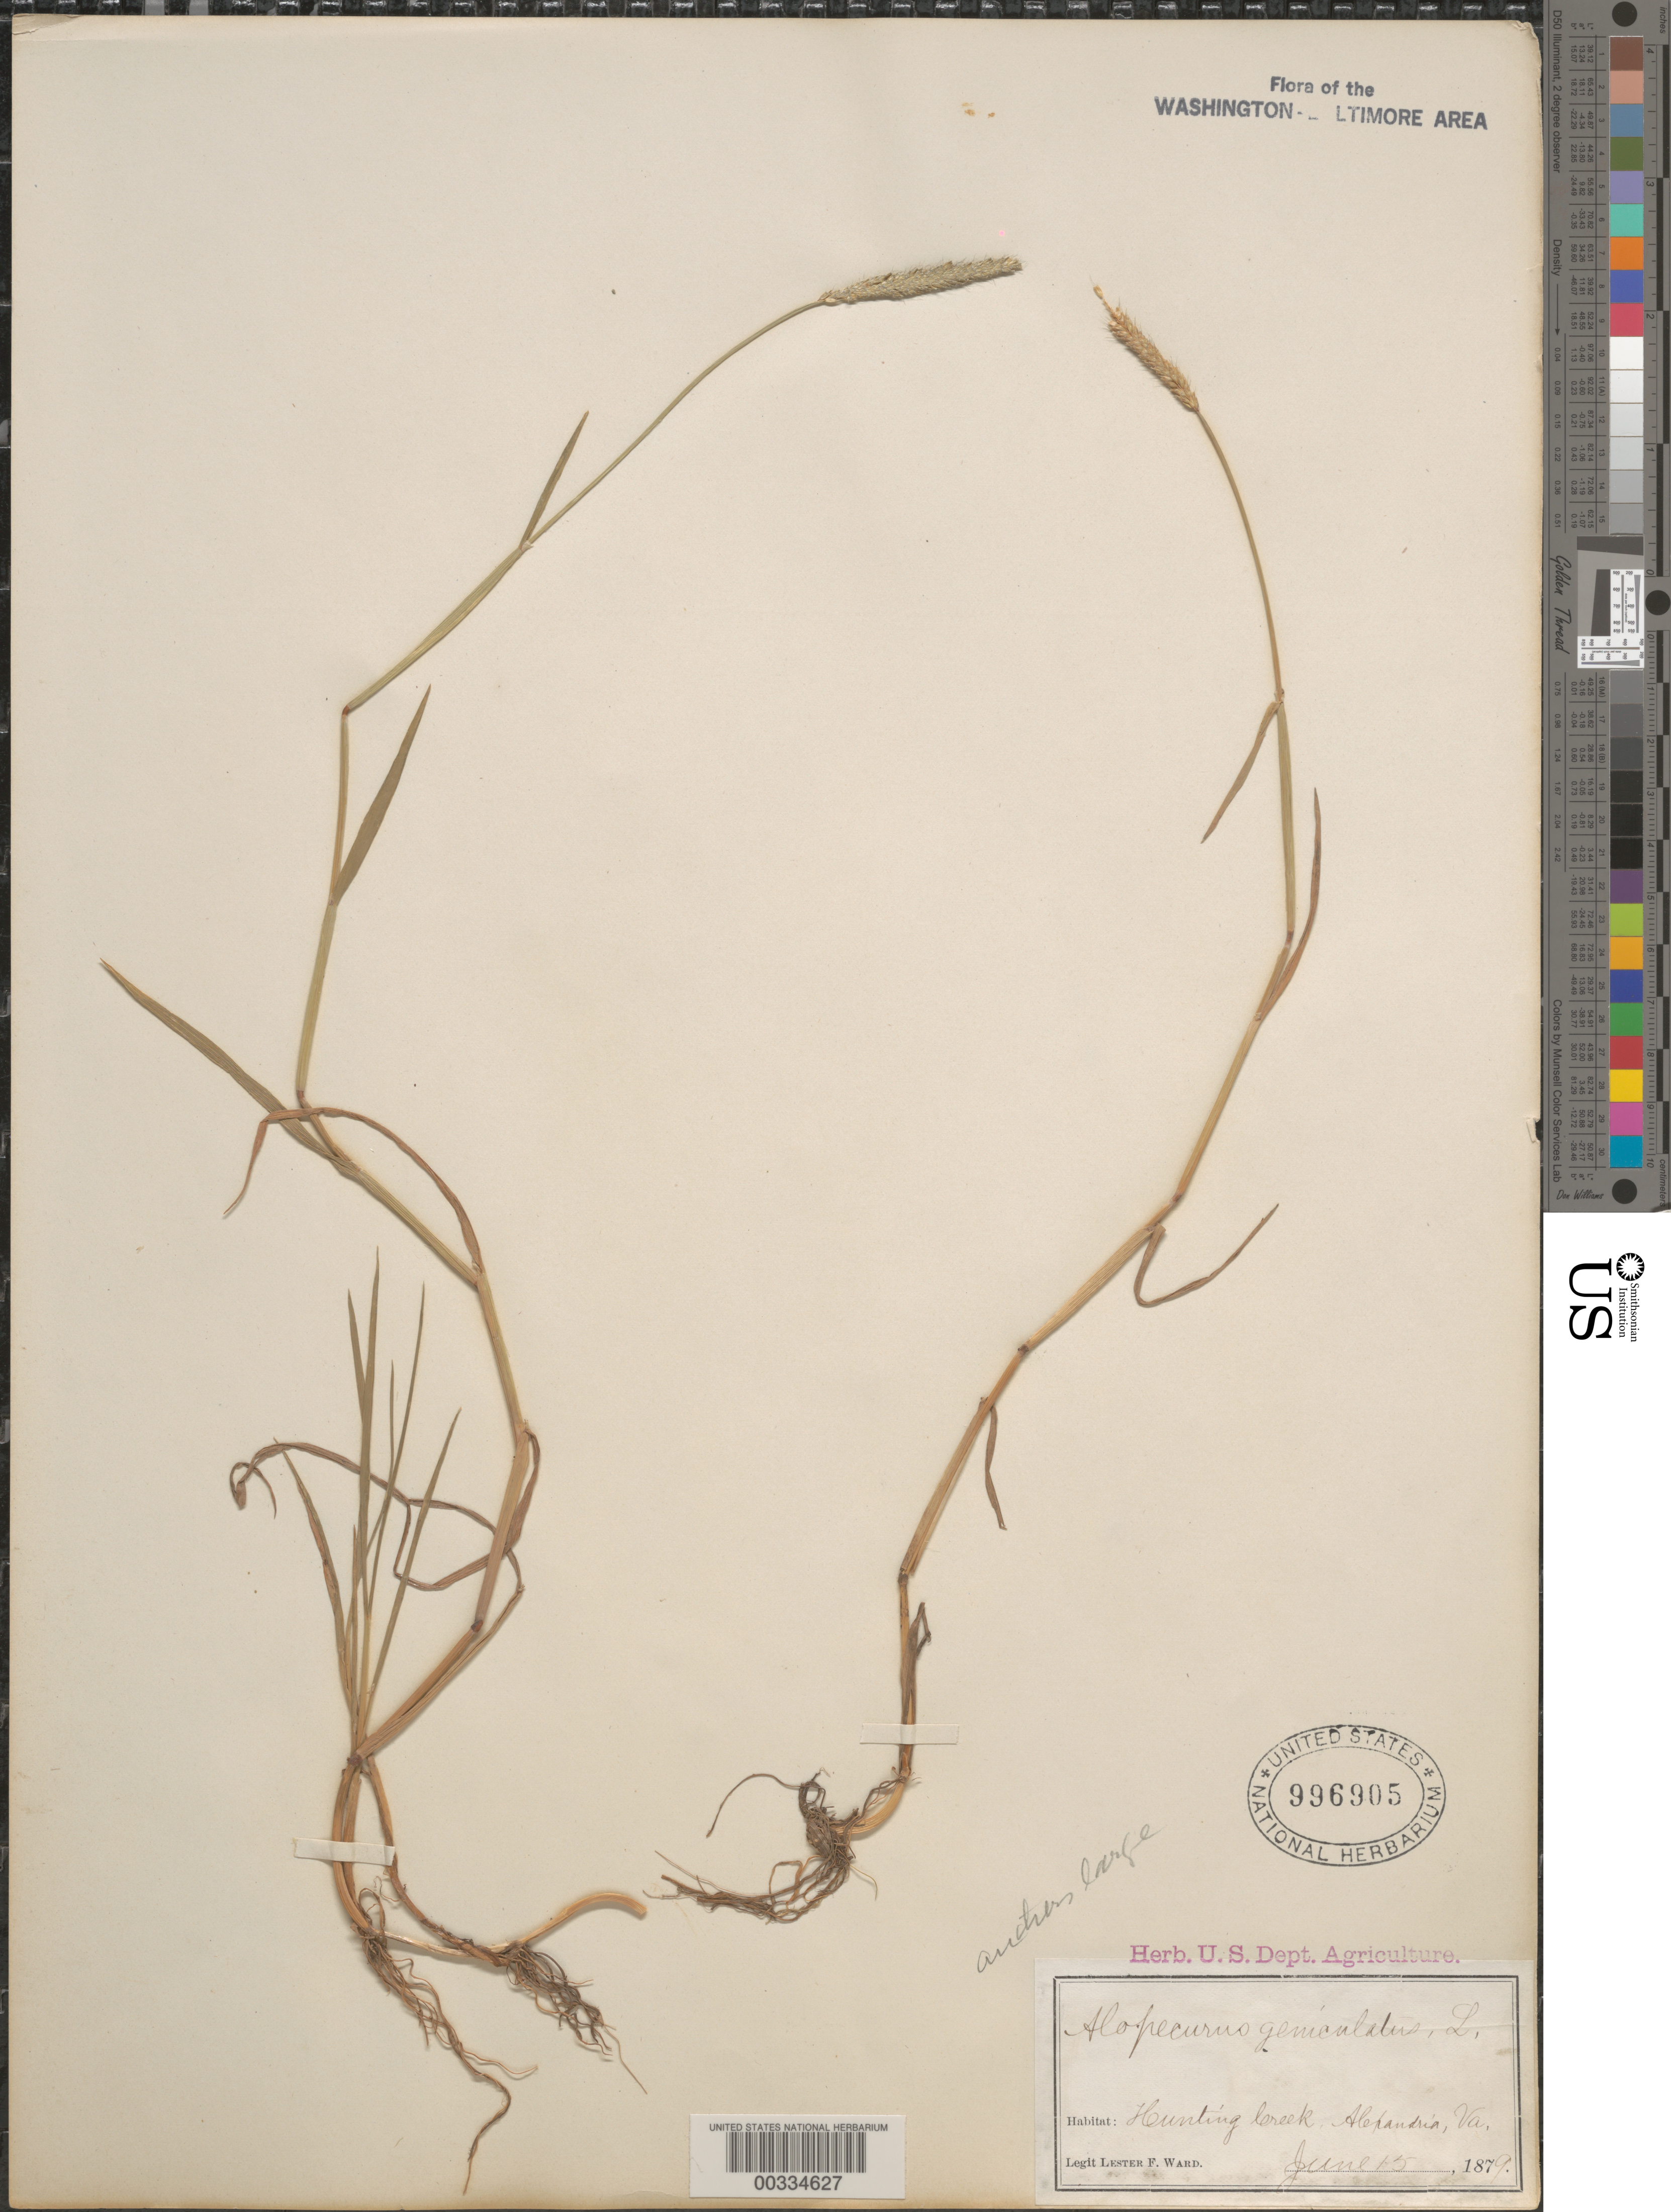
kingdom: Plantae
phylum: Tracheophyta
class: Liliopsida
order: Poales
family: Poaceae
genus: Alopecurus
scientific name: Alopecurus geniculatus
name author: L.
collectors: L. F. Ward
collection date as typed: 15 Jun 1879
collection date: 1879-06-15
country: United States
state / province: Virginia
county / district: Fairfax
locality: Hunting Creek, Alexandria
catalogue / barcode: US 996905